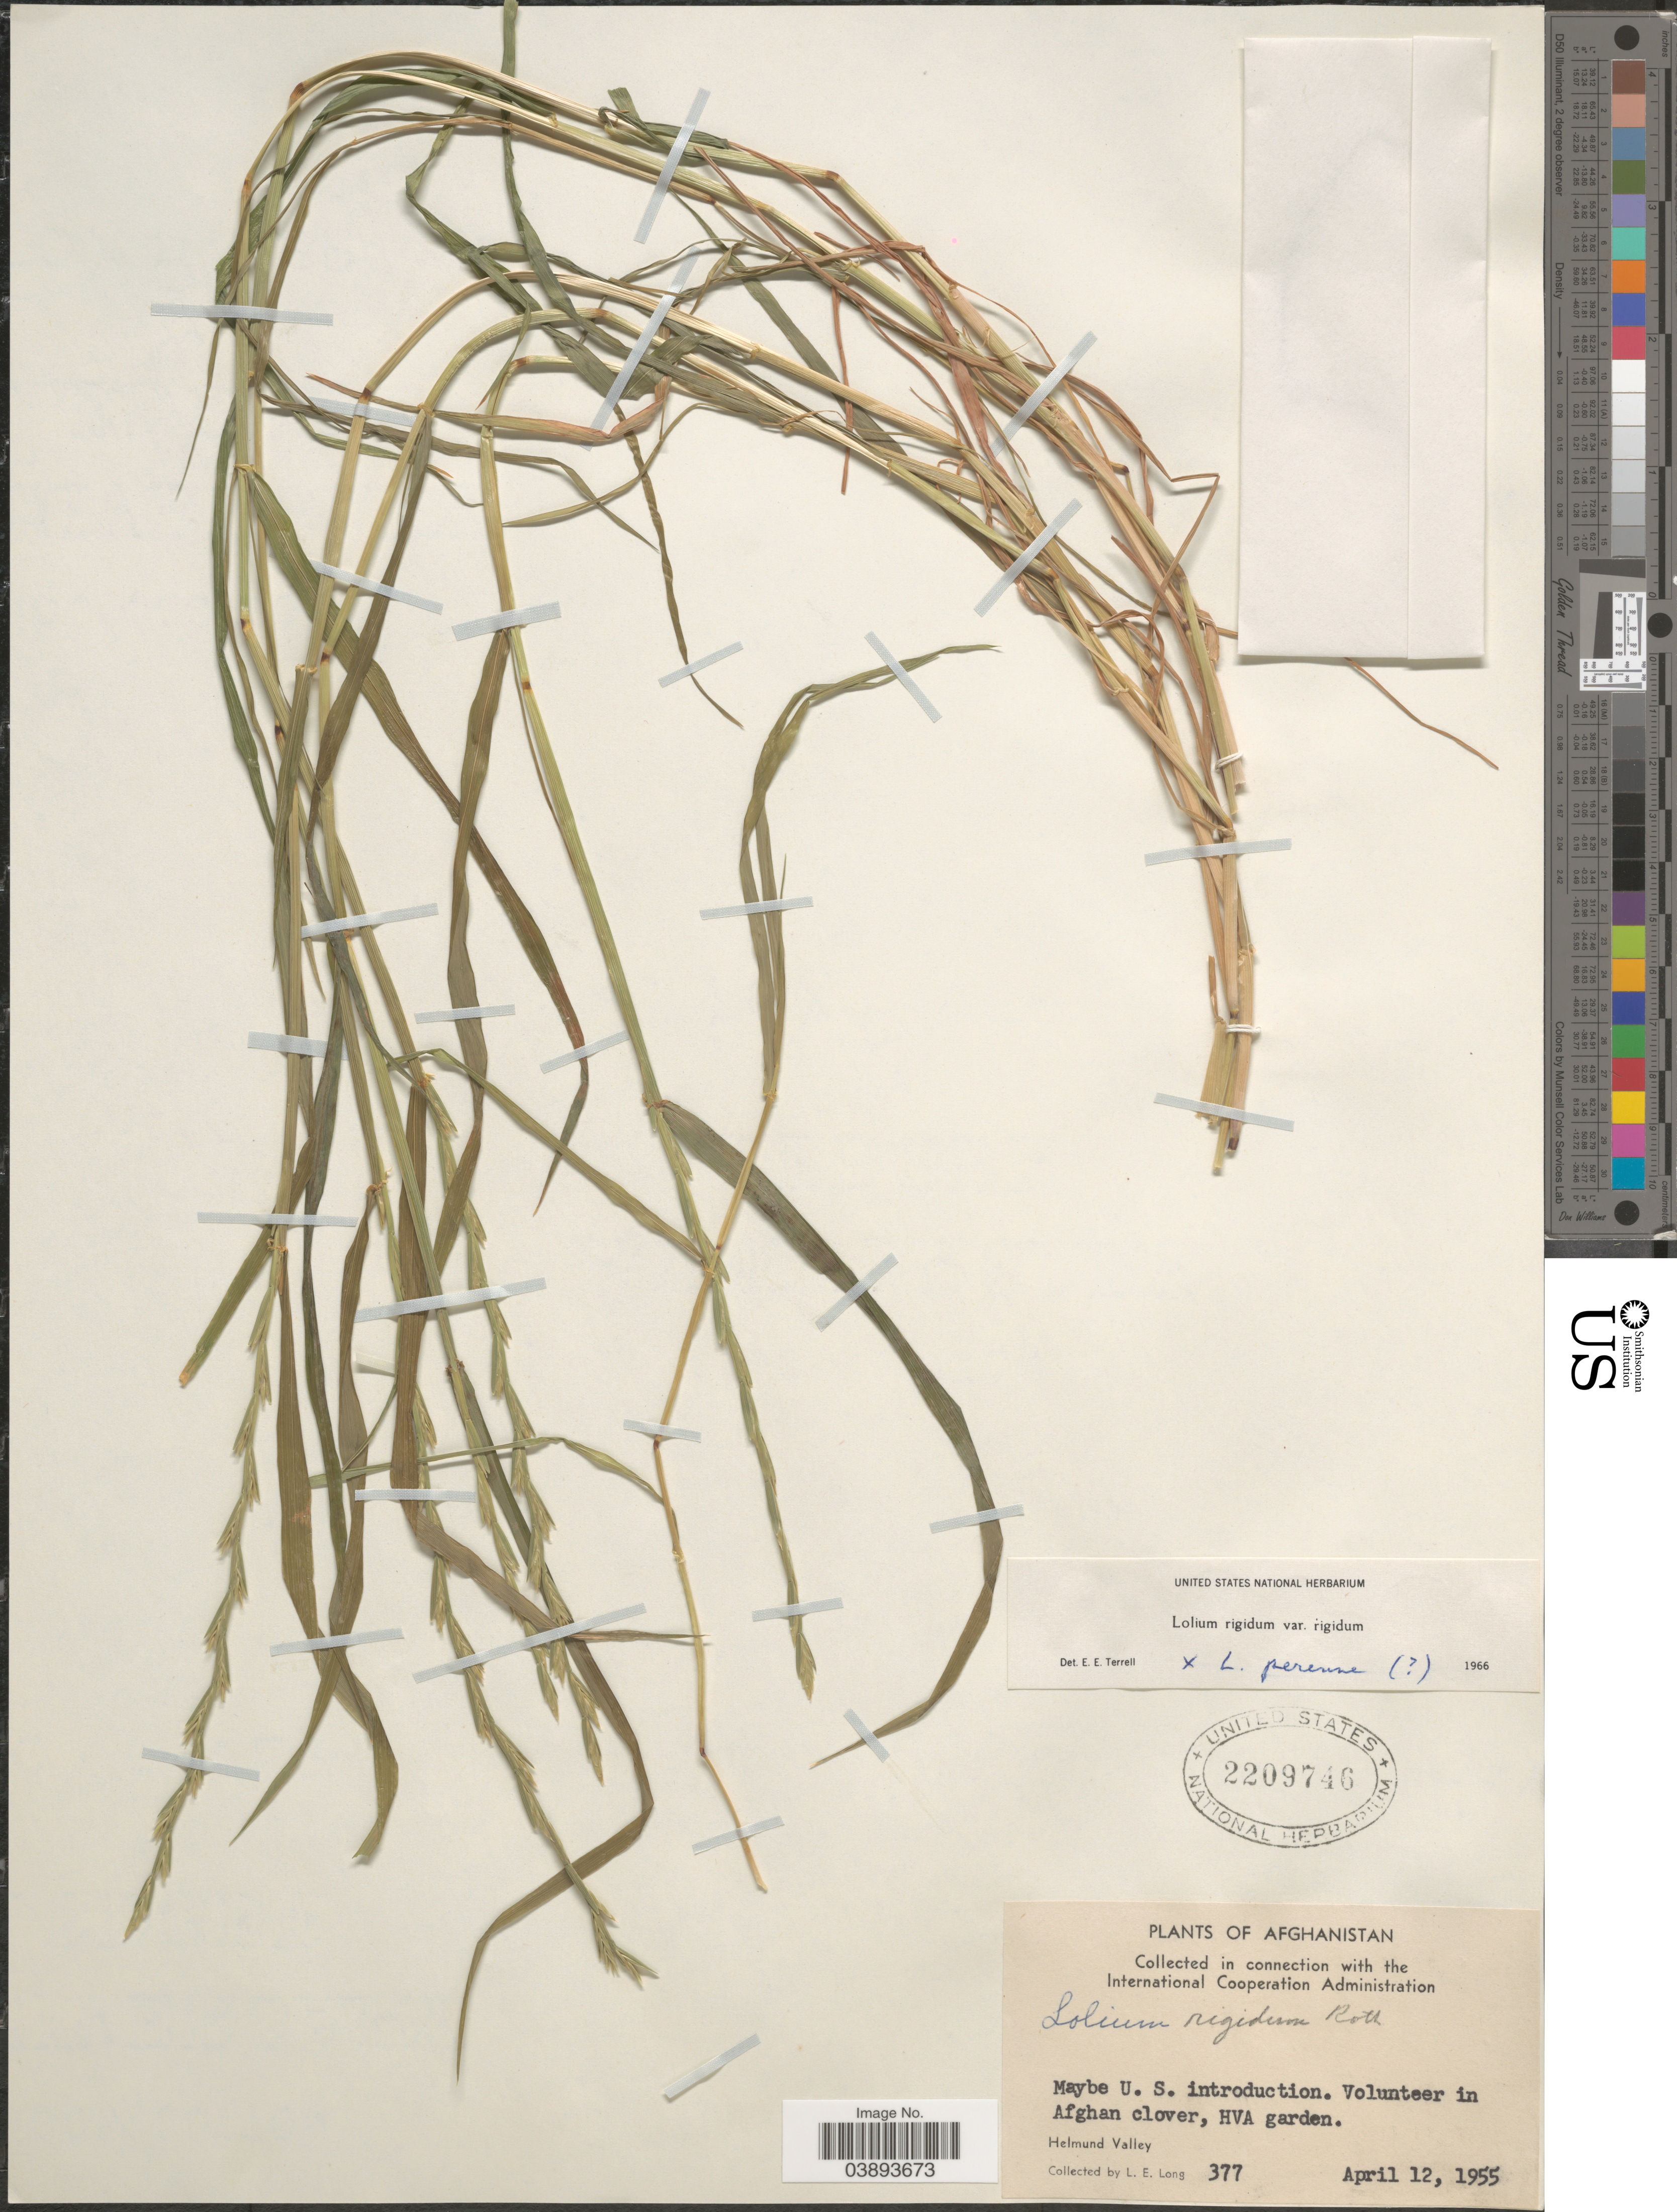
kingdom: Plantae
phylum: Tracheophyta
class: Liliopsida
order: Poales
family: Poaceae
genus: Lolium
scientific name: Lolium rigidum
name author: Gaudin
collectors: L. E. Long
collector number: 377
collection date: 1955-04-12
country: Afghanistan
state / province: Helmand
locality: Maybe U.S. introduction. Volunteer in Afghan clover, HVA garden. Helmund Valley.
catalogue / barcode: US 2209746